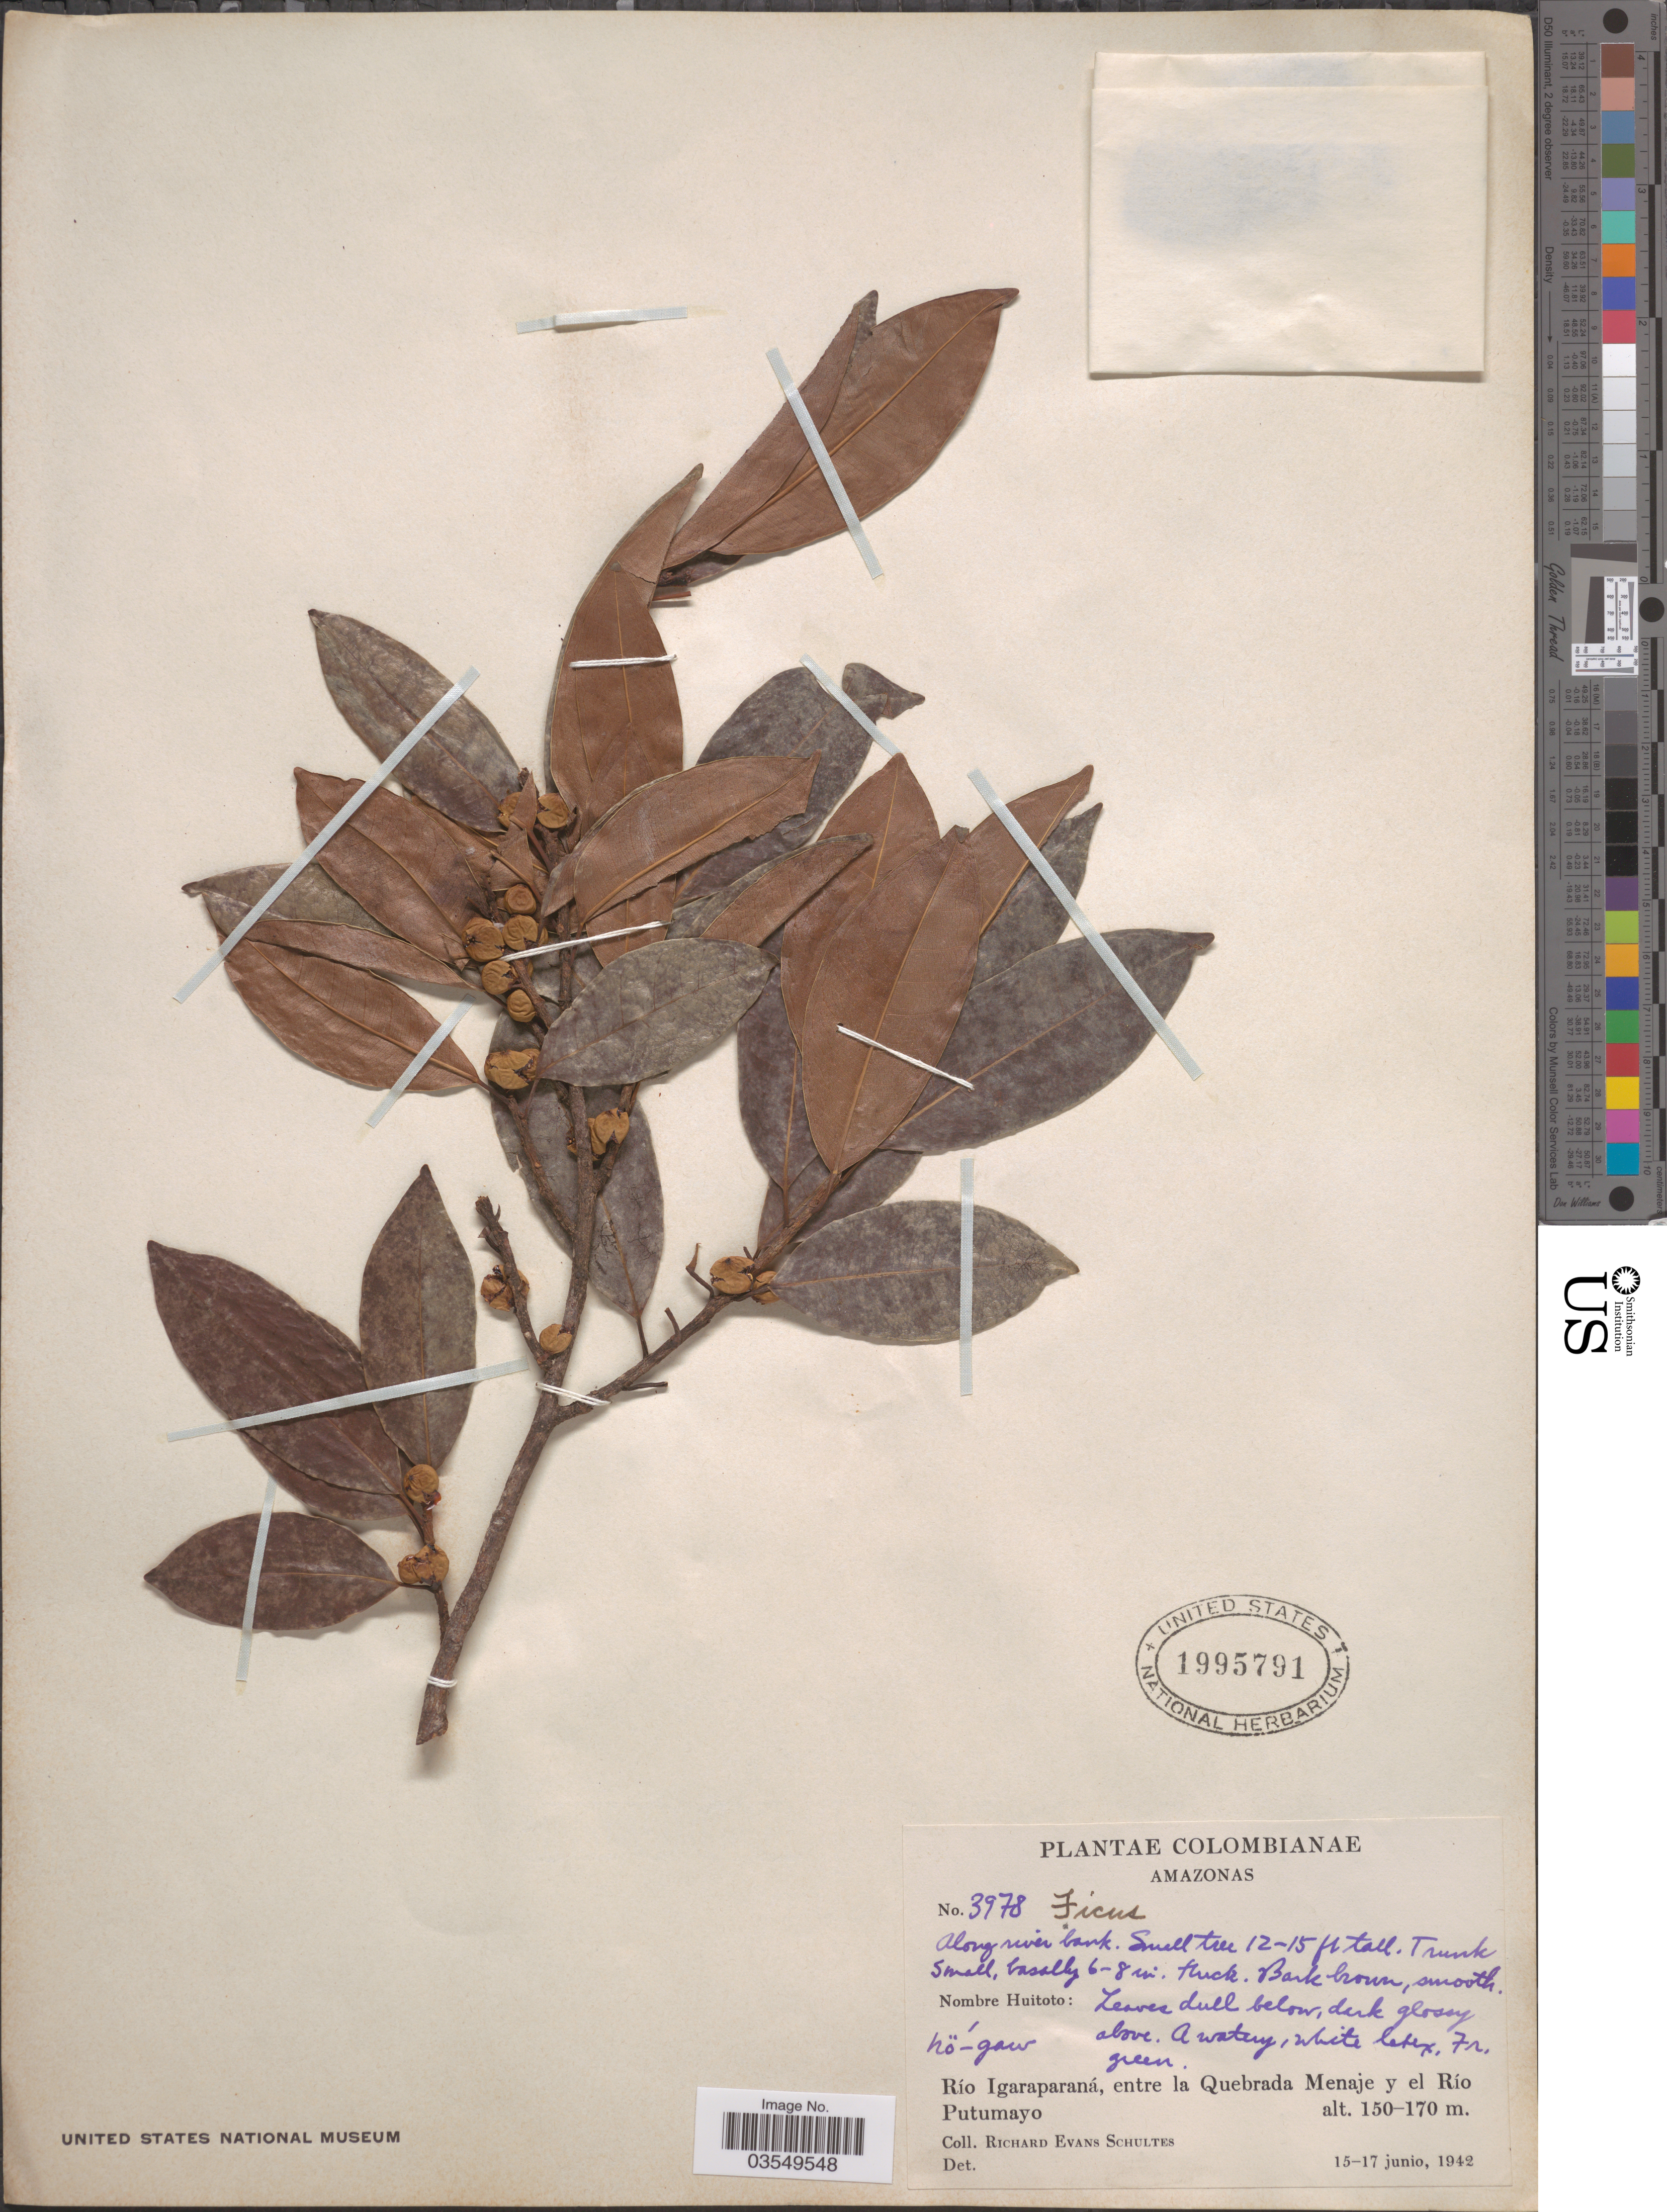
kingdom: Plantae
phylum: Tracheophyta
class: Magnoliopsida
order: Rosales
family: Moraceae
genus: Ficus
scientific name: Ficus lauretana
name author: Vázq. Avila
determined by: Mitidieri, Nicole, (WIS), University of Wisconsin - Madison (UNITED STATES)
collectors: R. E. Schultes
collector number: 3978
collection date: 1942-06-15/1942-06-17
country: Colombia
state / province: Amazônas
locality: Río Igaraparaná, entre la Quebrada Menaje y el Río Putumayo.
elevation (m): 150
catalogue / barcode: US 1995791